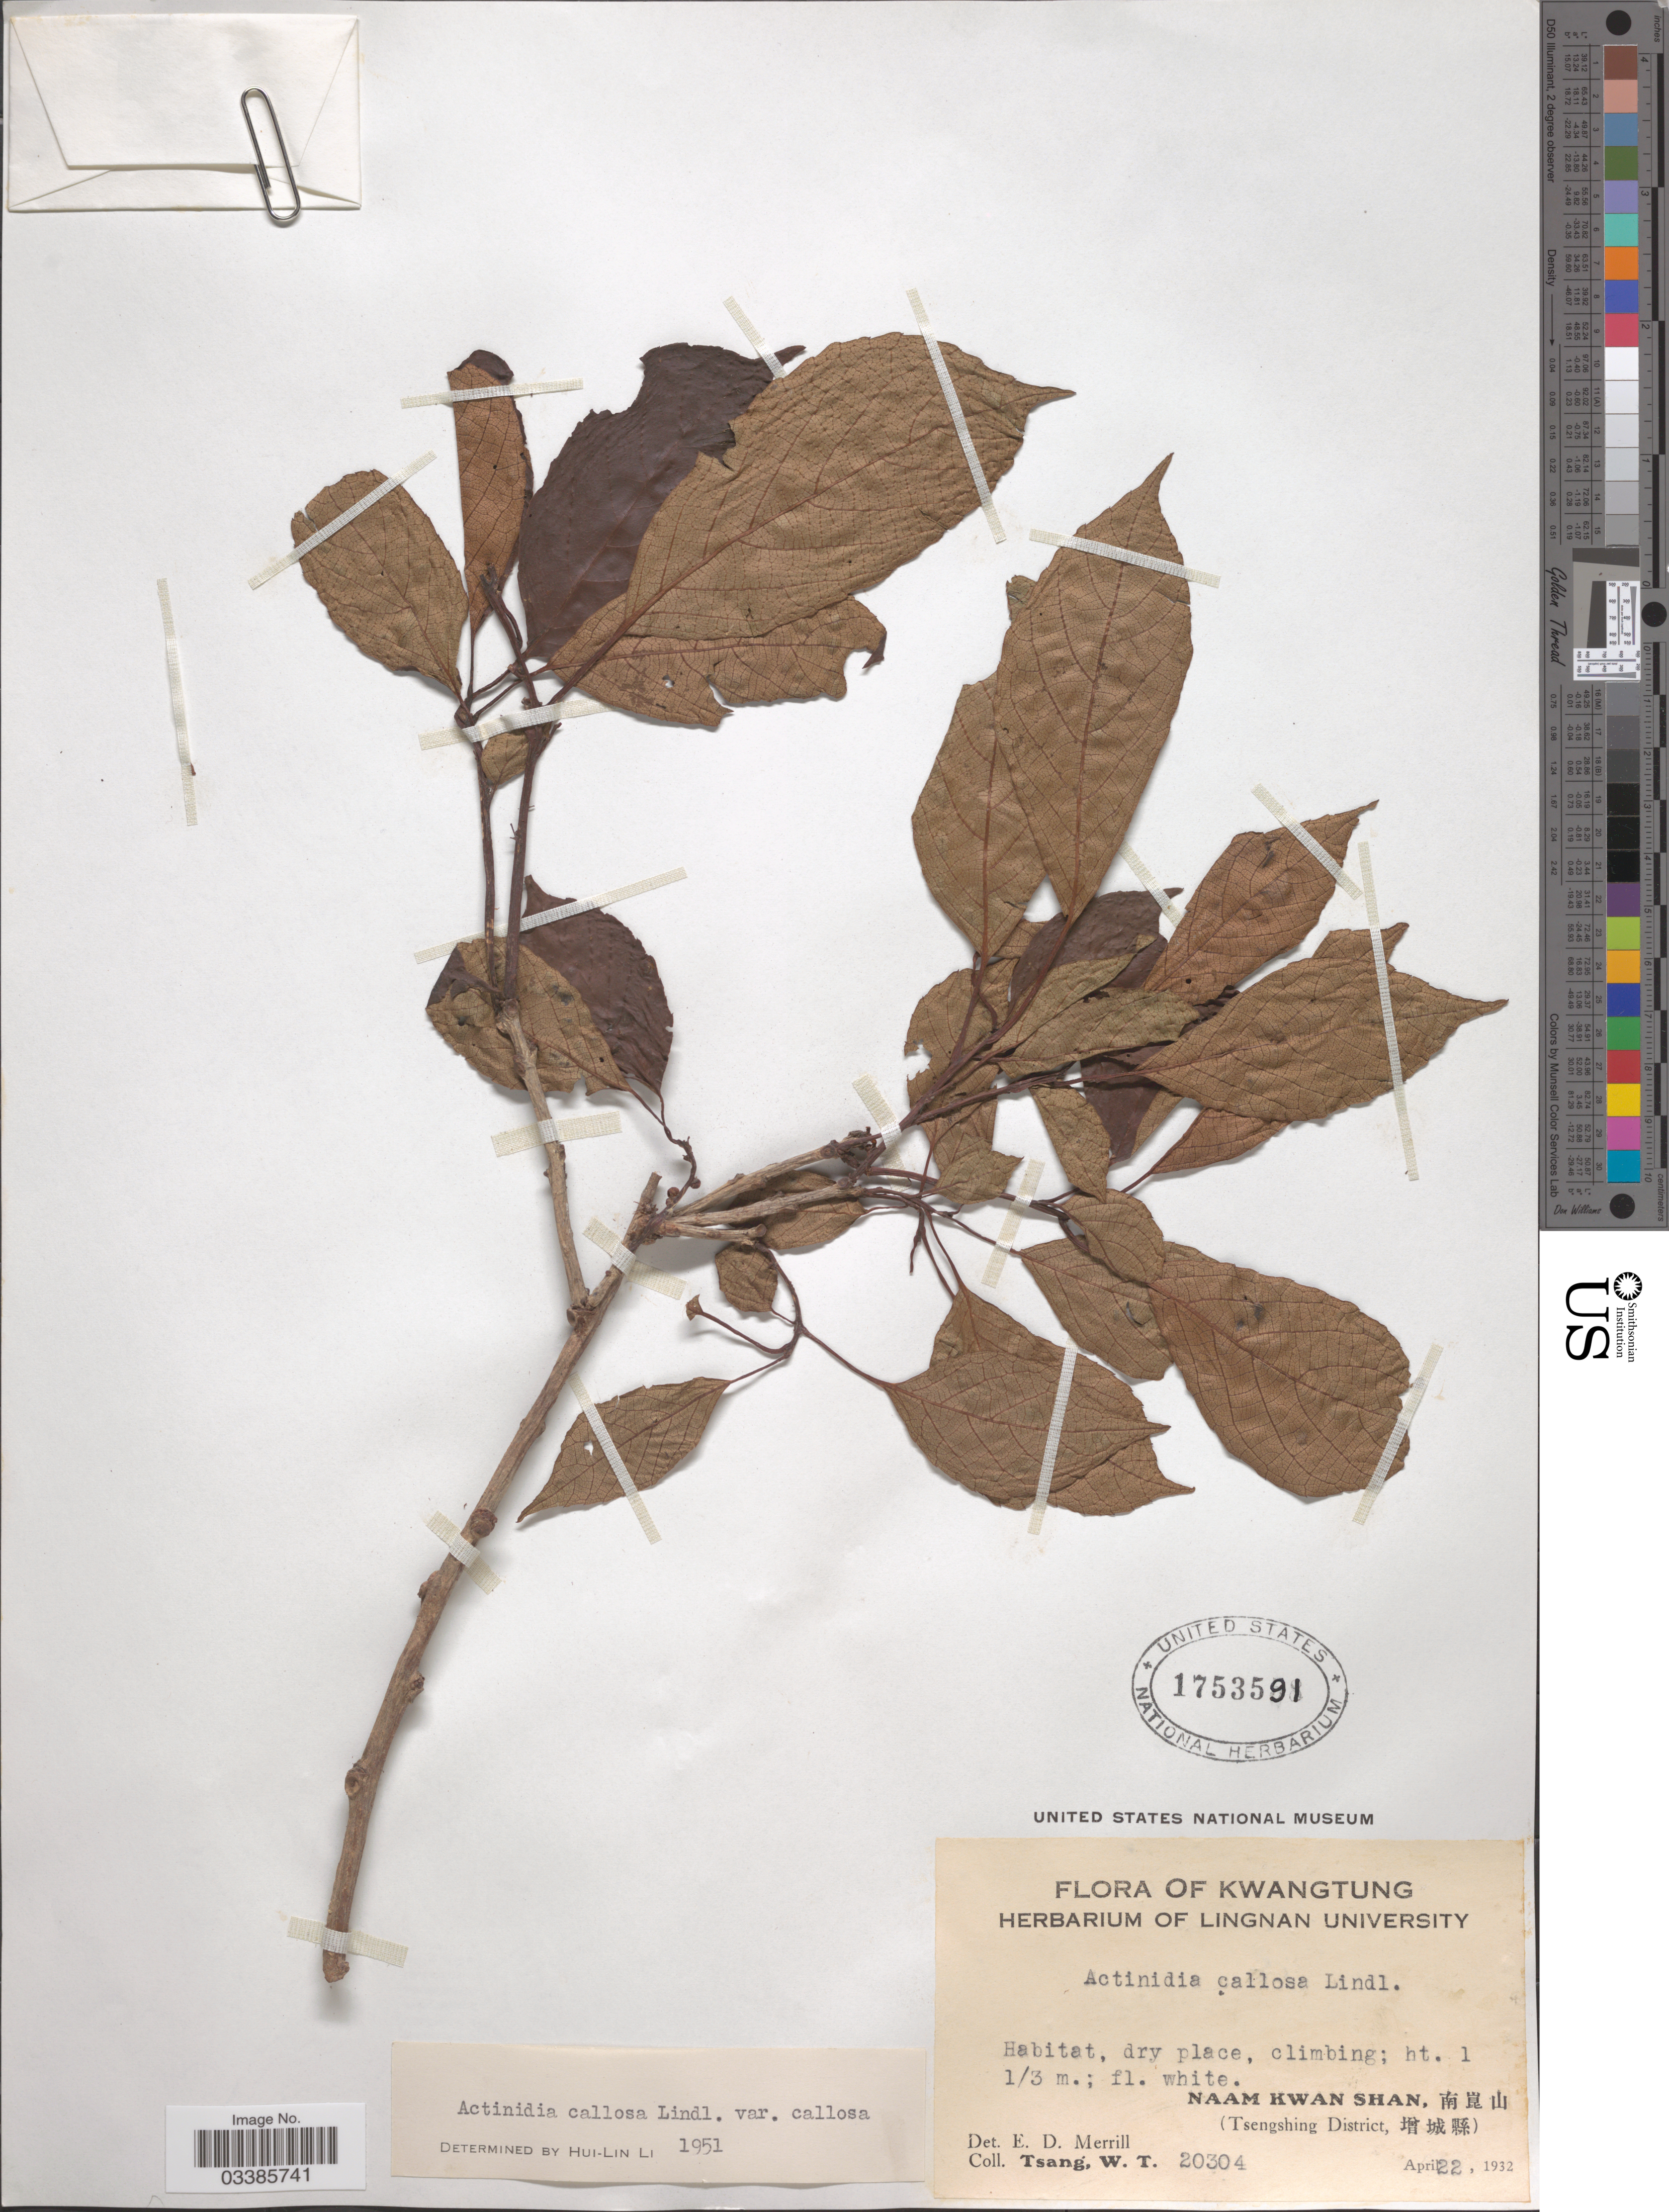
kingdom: Plantae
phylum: Tracheophyta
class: Magnoliopsida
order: Ericales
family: Actinidiaceae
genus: Actinidia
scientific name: Actinidia callosa var. callosa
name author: Lindl.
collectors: W. T. Tsang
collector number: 20304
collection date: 1932-04-22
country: China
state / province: Guangdong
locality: Kwatung.Naam Kwan Shan, (Tsengshing District.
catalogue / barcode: US 1753591